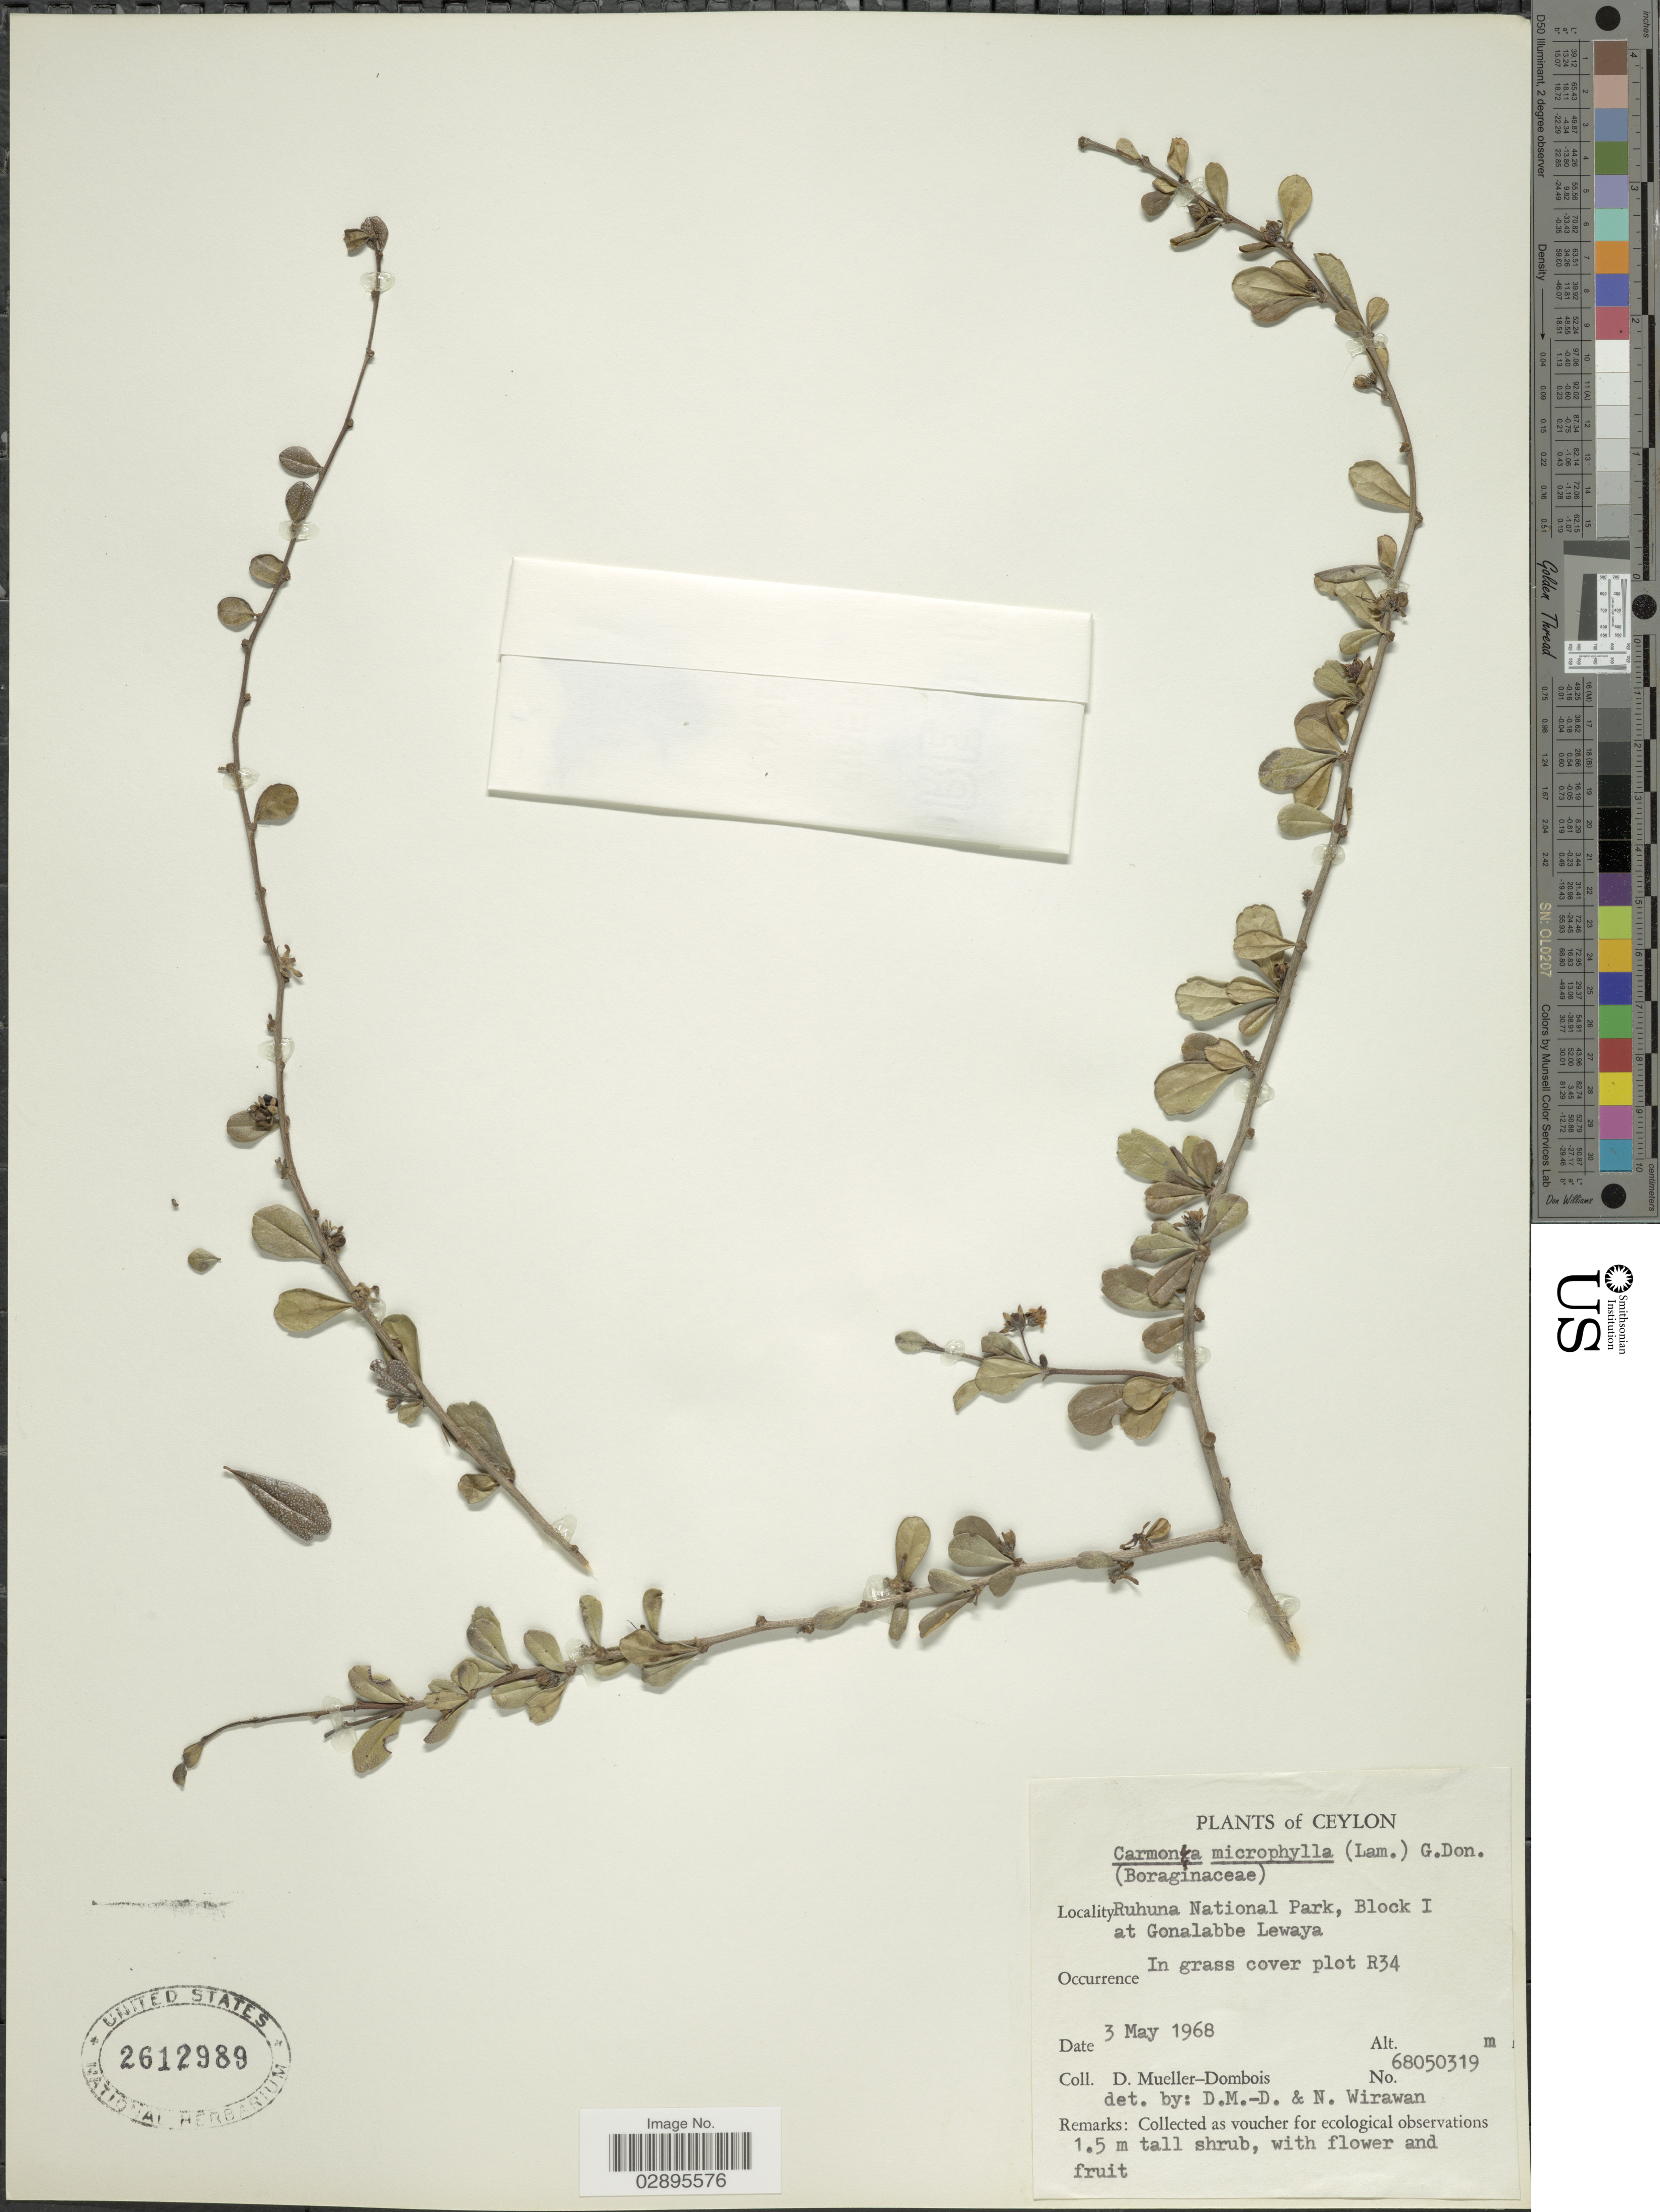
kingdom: Plantae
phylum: Tracheophyta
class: Magnoliopsida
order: Boraginales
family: Ehretiaceae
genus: Ehretia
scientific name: Ehretia microphylla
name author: Lam.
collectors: D. Mueller-Dombois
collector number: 68050319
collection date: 1968-05-03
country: Sri Lanka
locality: Ceylon. Ruhuna Natinal Park, Block I at Gonalabbe Lewaya. In grass cover plot R34.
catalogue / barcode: US 2612989